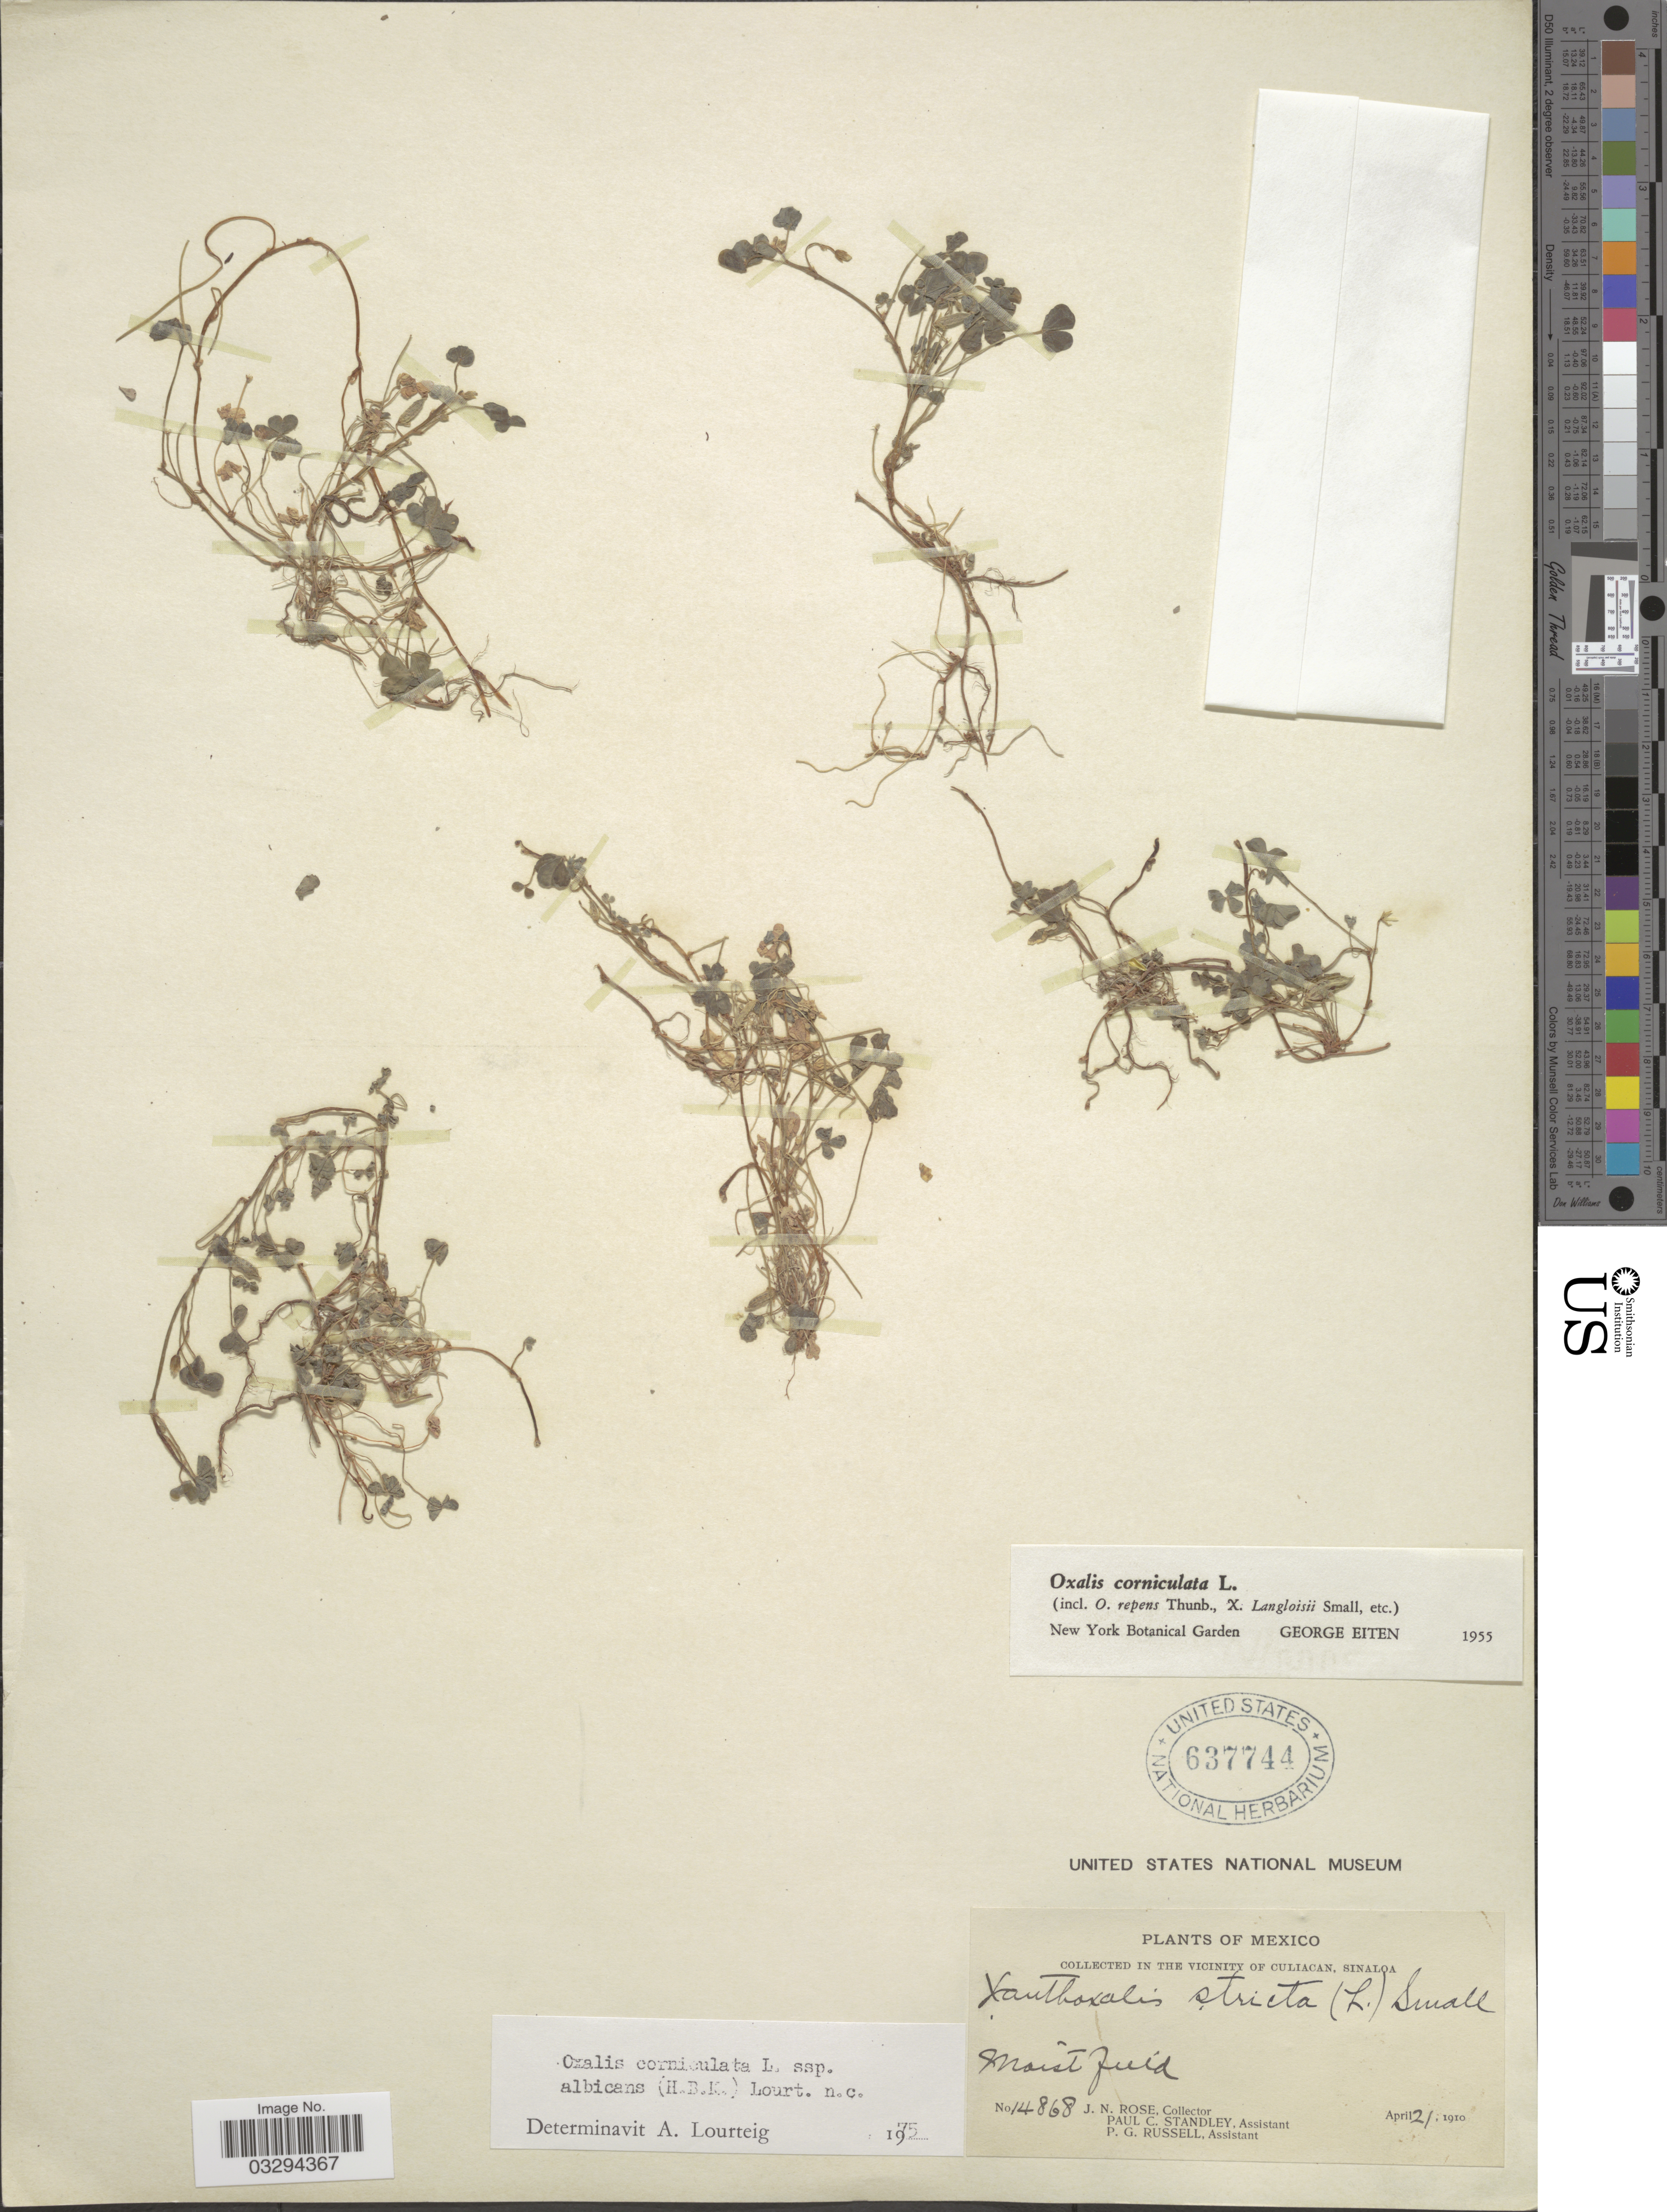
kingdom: Plantae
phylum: Tracheophyta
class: Magnoliopsida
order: Oxalidales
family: Oxalidaceae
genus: Oxalis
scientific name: Oxalis corniculata subsp. albicans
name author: (Kunth) Lourteig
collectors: J. N. Rose, P. C. Standley & P. G. Russell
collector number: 14868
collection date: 1910-04-21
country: Mexico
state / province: Sinaloa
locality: In the Vicinity of Culiacan. Moist field.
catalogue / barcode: US 637744